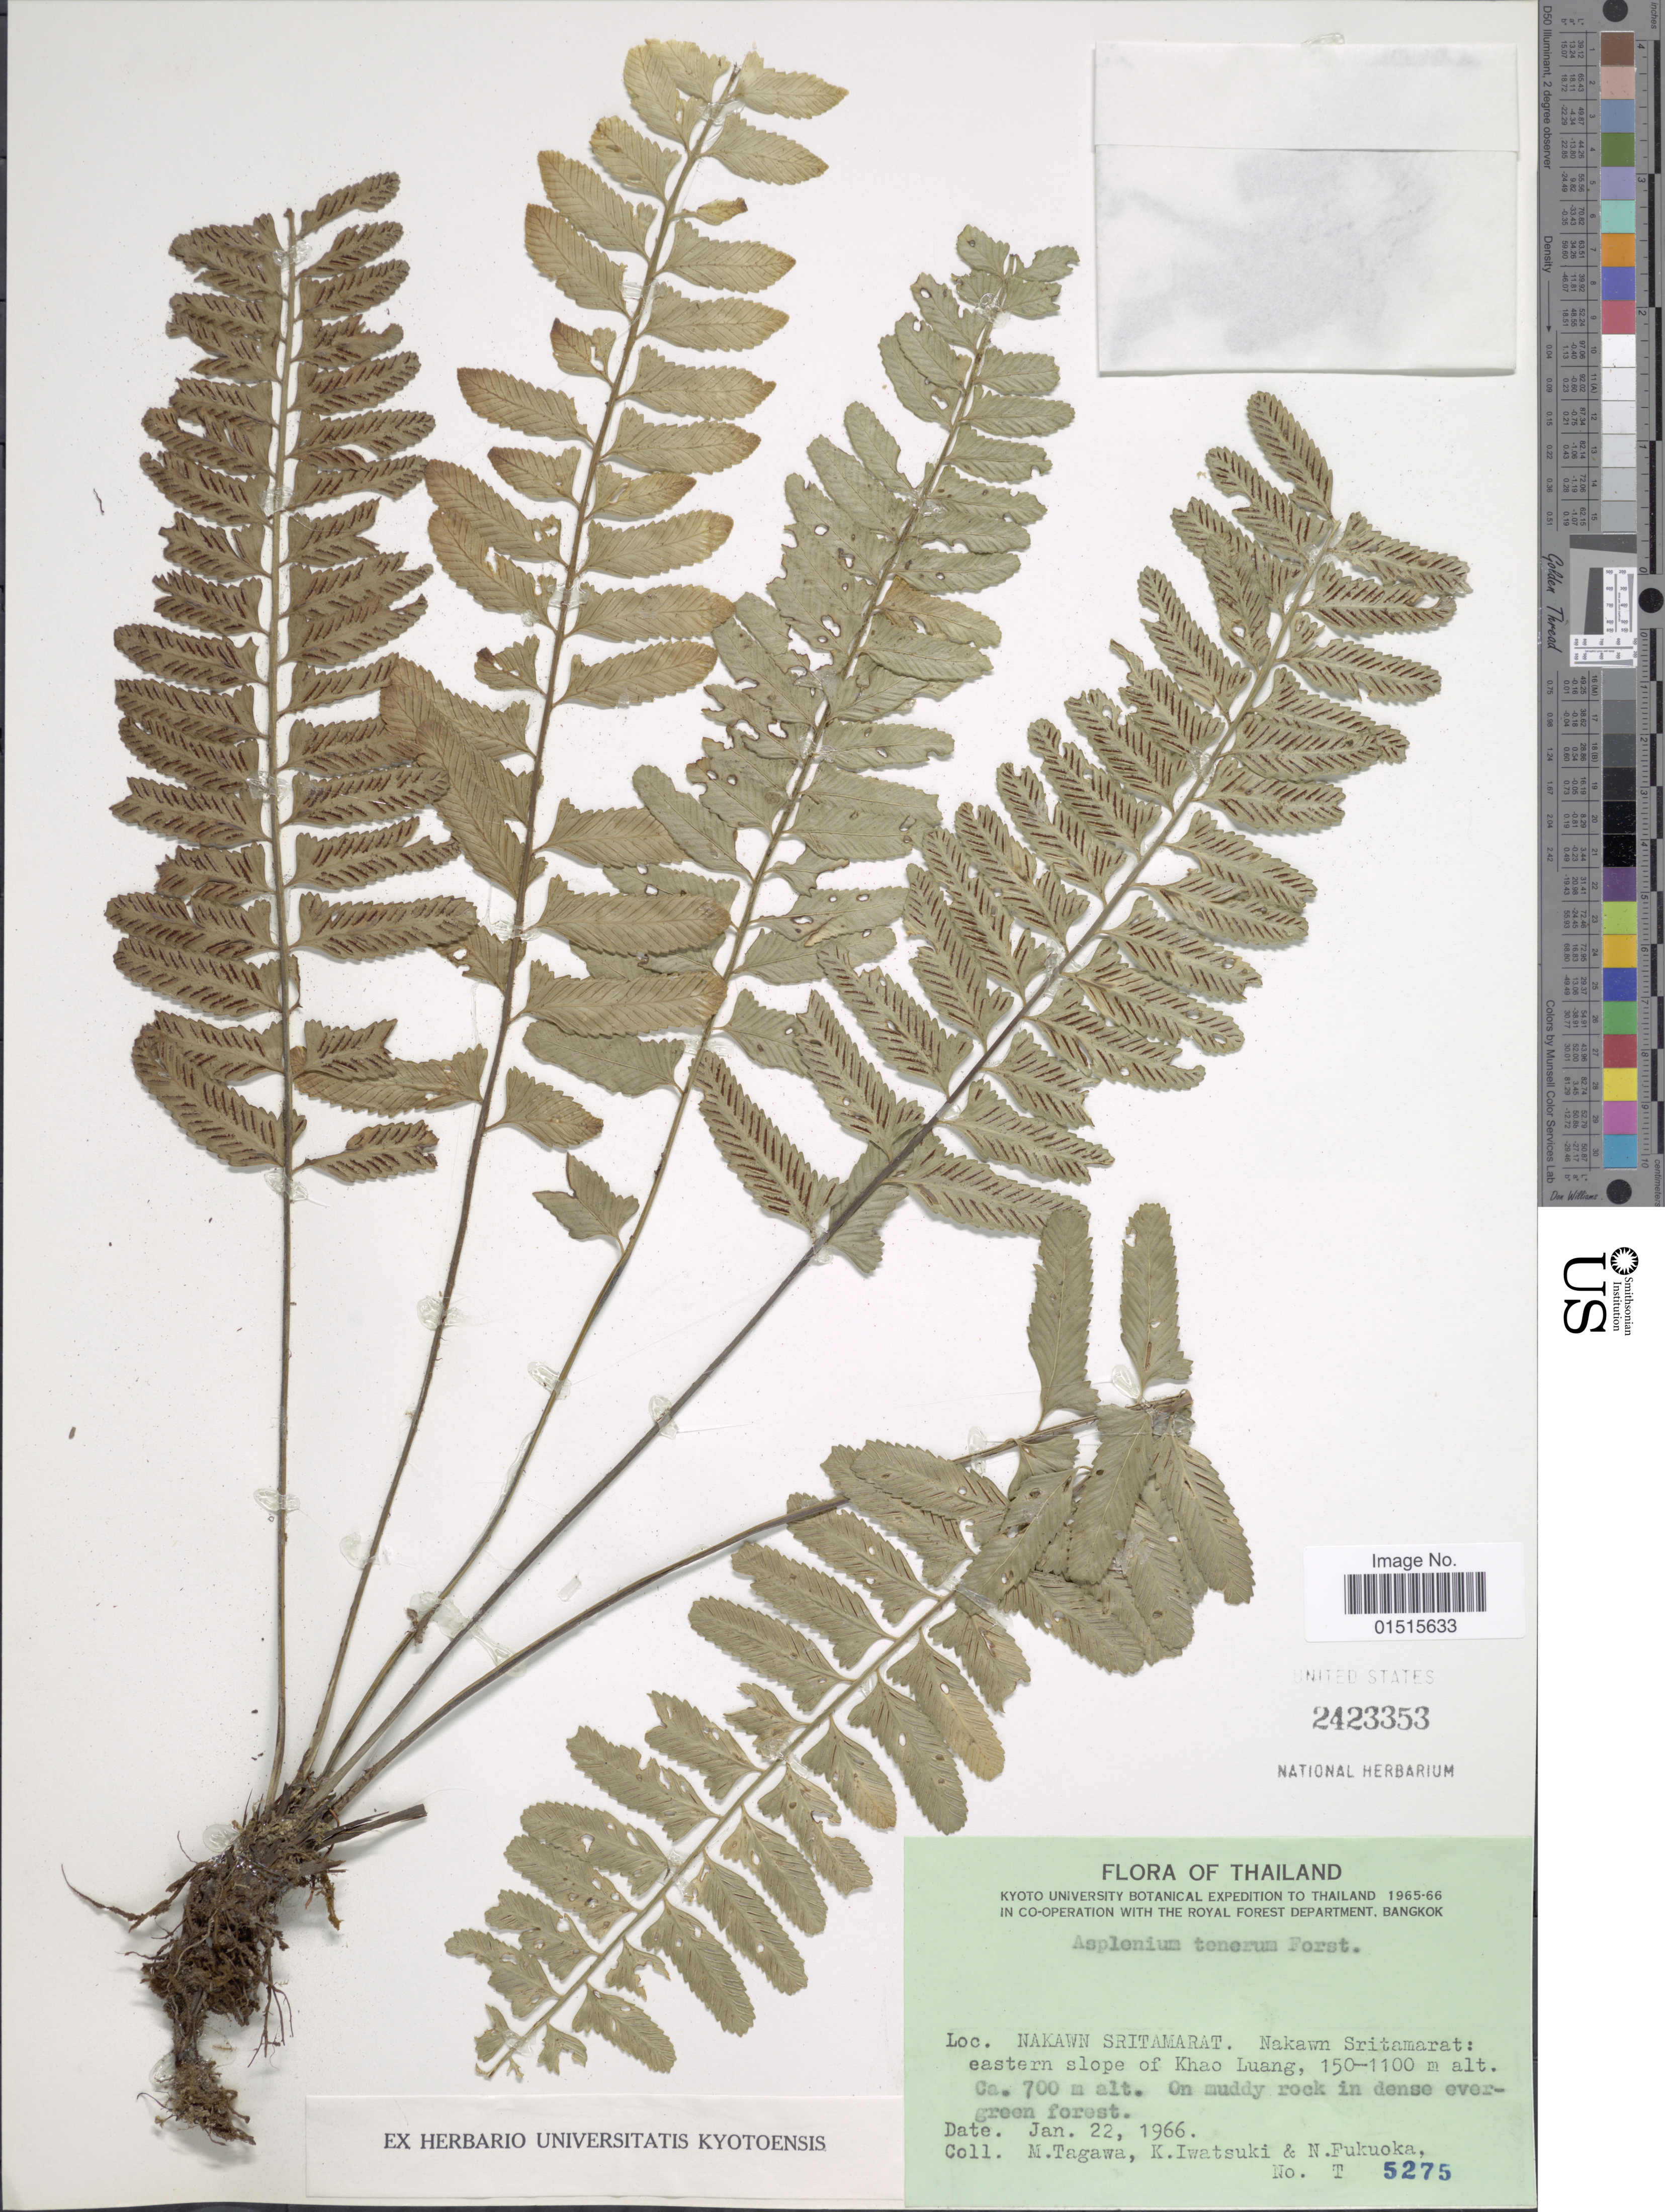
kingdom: Plantae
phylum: Tracheophyta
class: Polypodiopsida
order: Polypodiales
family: Aspleniaceae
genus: Asplenium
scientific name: Asplenium tenerum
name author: G. Forst.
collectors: M. Tagawa, K. Iwatsuki & N. Fukuoka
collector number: T5275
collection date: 1966-01-22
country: Thailand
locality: Nakawn Sritamarat: eastern slope of Khao Luang, on muddy rock in dense evergeen forest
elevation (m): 150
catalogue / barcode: US 2423353